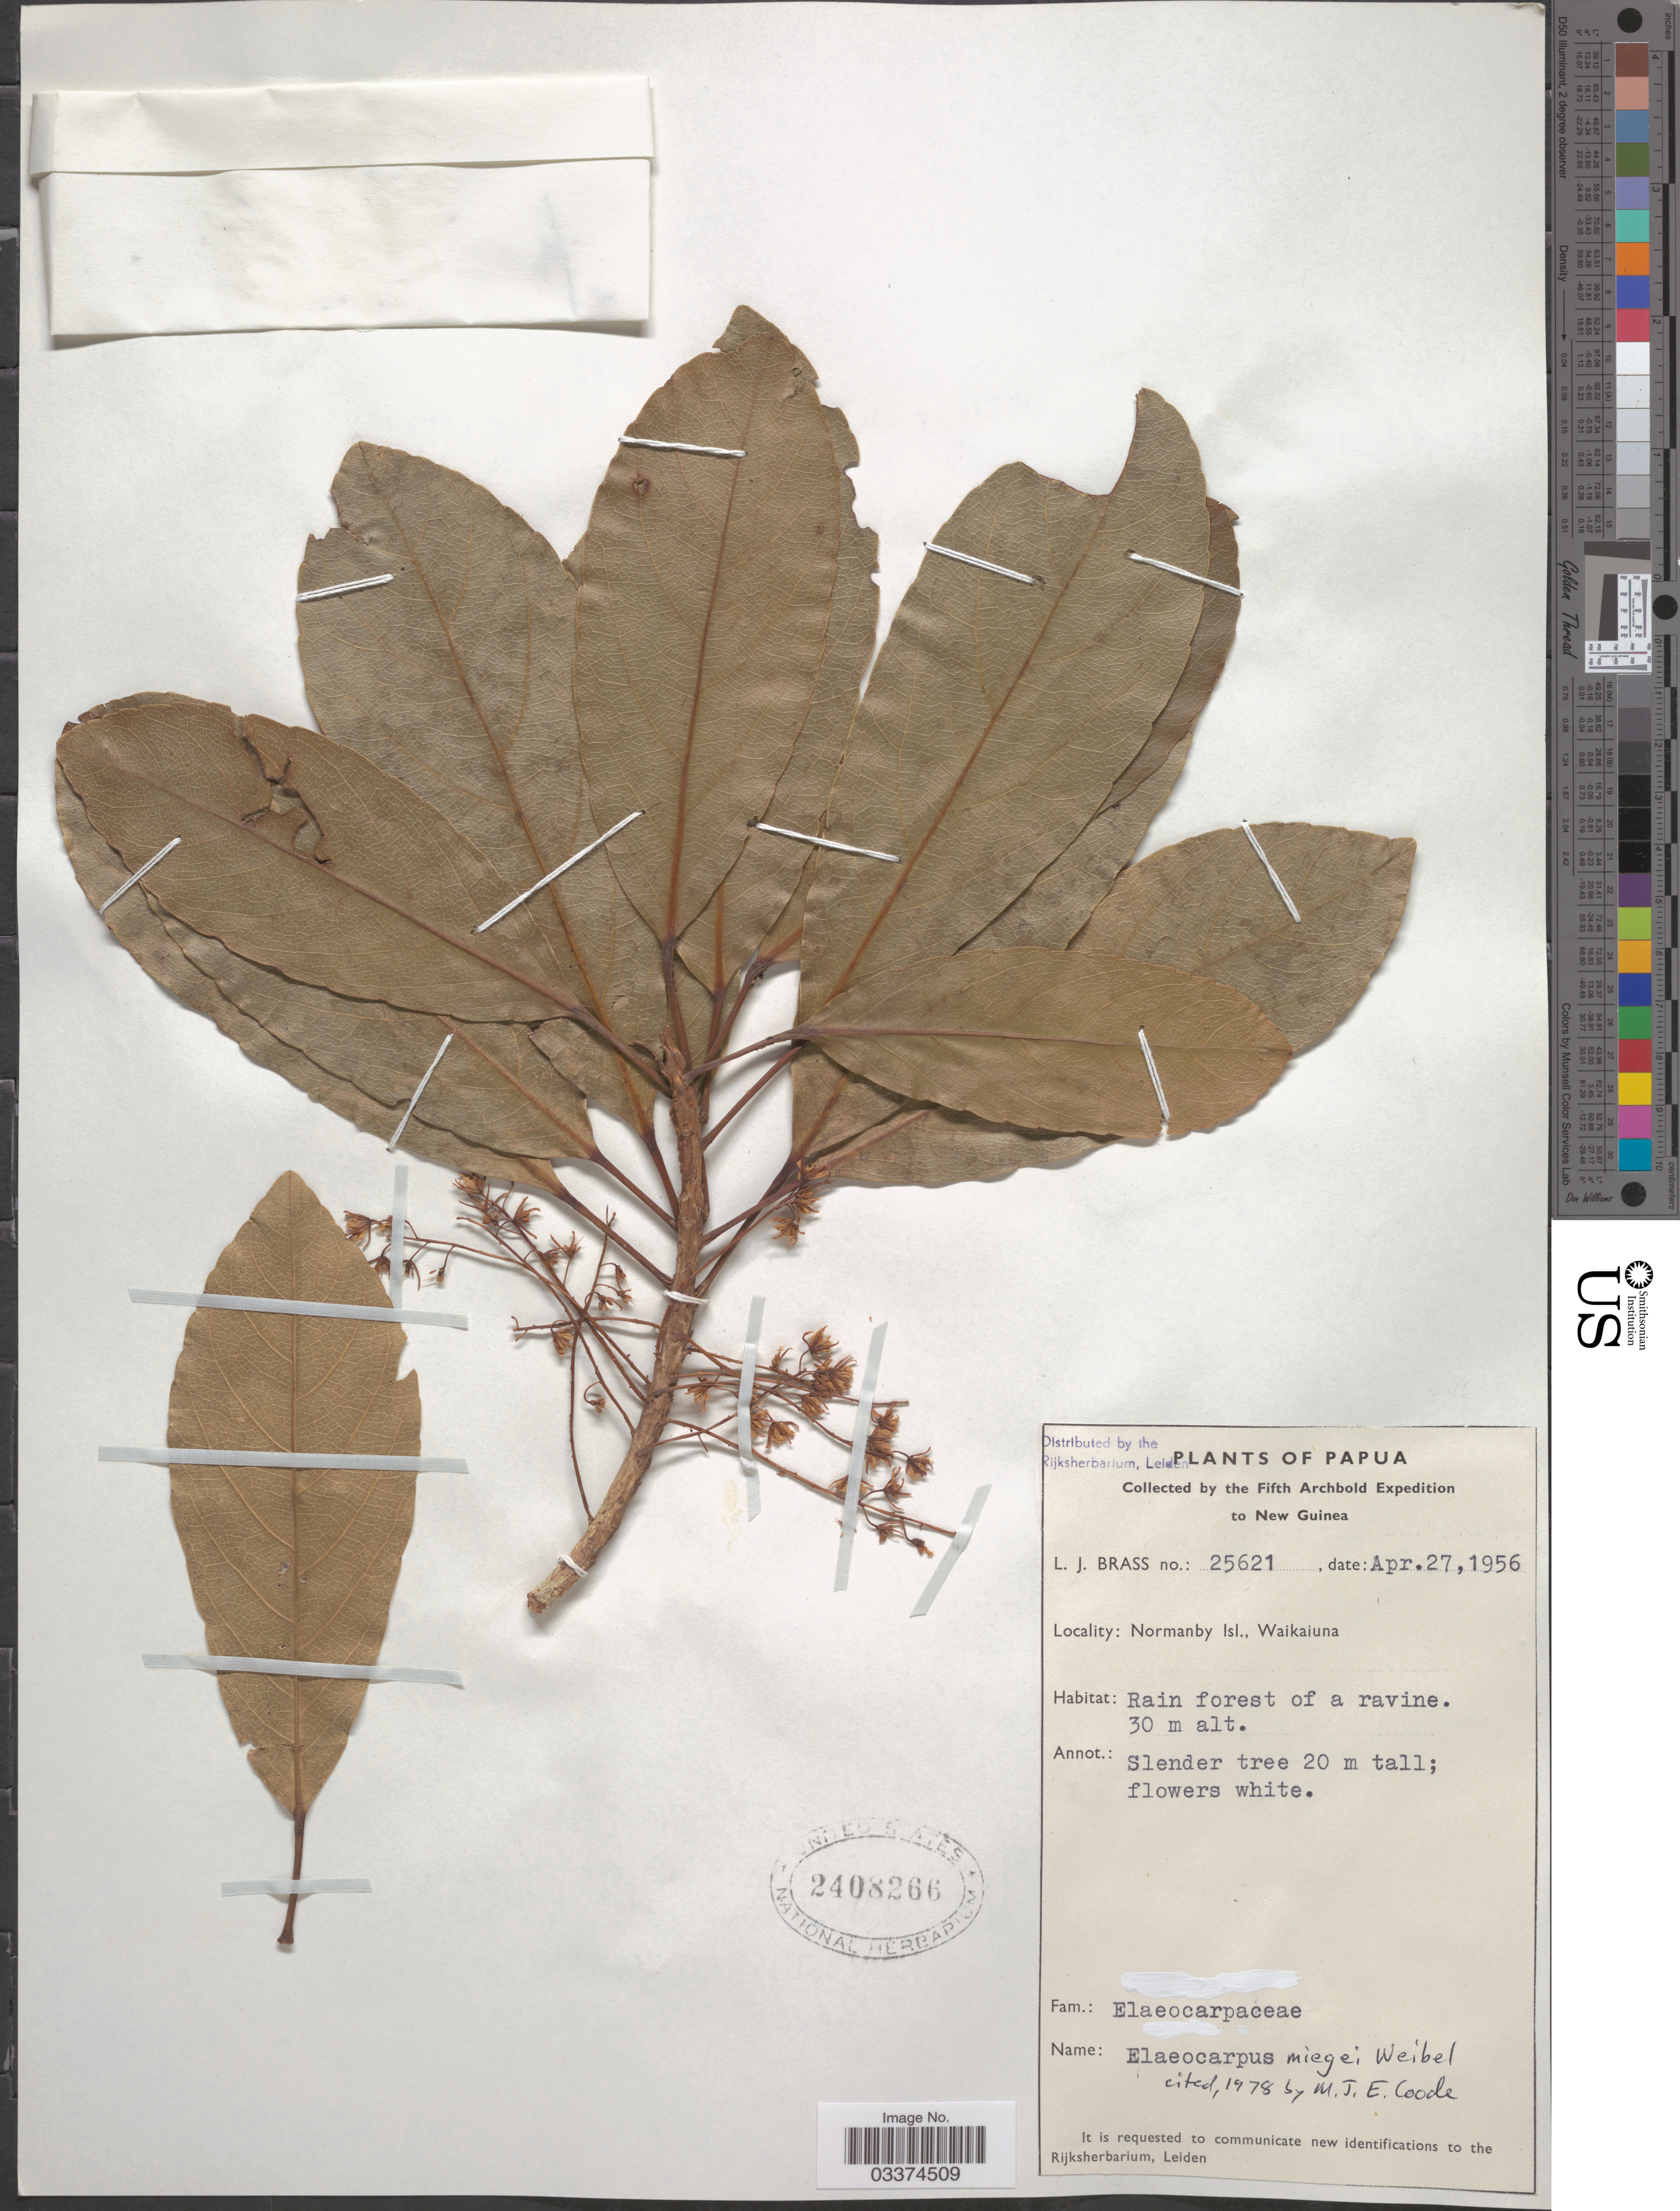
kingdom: Plantae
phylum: Tracheophyta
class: Magnoliopsida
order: Oxalidales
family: Elaeocarpaceae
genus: Elaeocarpus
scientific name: Elaeocarpus miegei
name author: Weibel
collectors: L. J. Brass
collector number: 25621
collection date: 1956-04-27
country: Papua New Guinea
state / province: Milne Bay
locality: Papua, New Guinea, Normanby Isl., Waikaiuna.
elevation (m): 30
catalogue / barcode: US 2408266